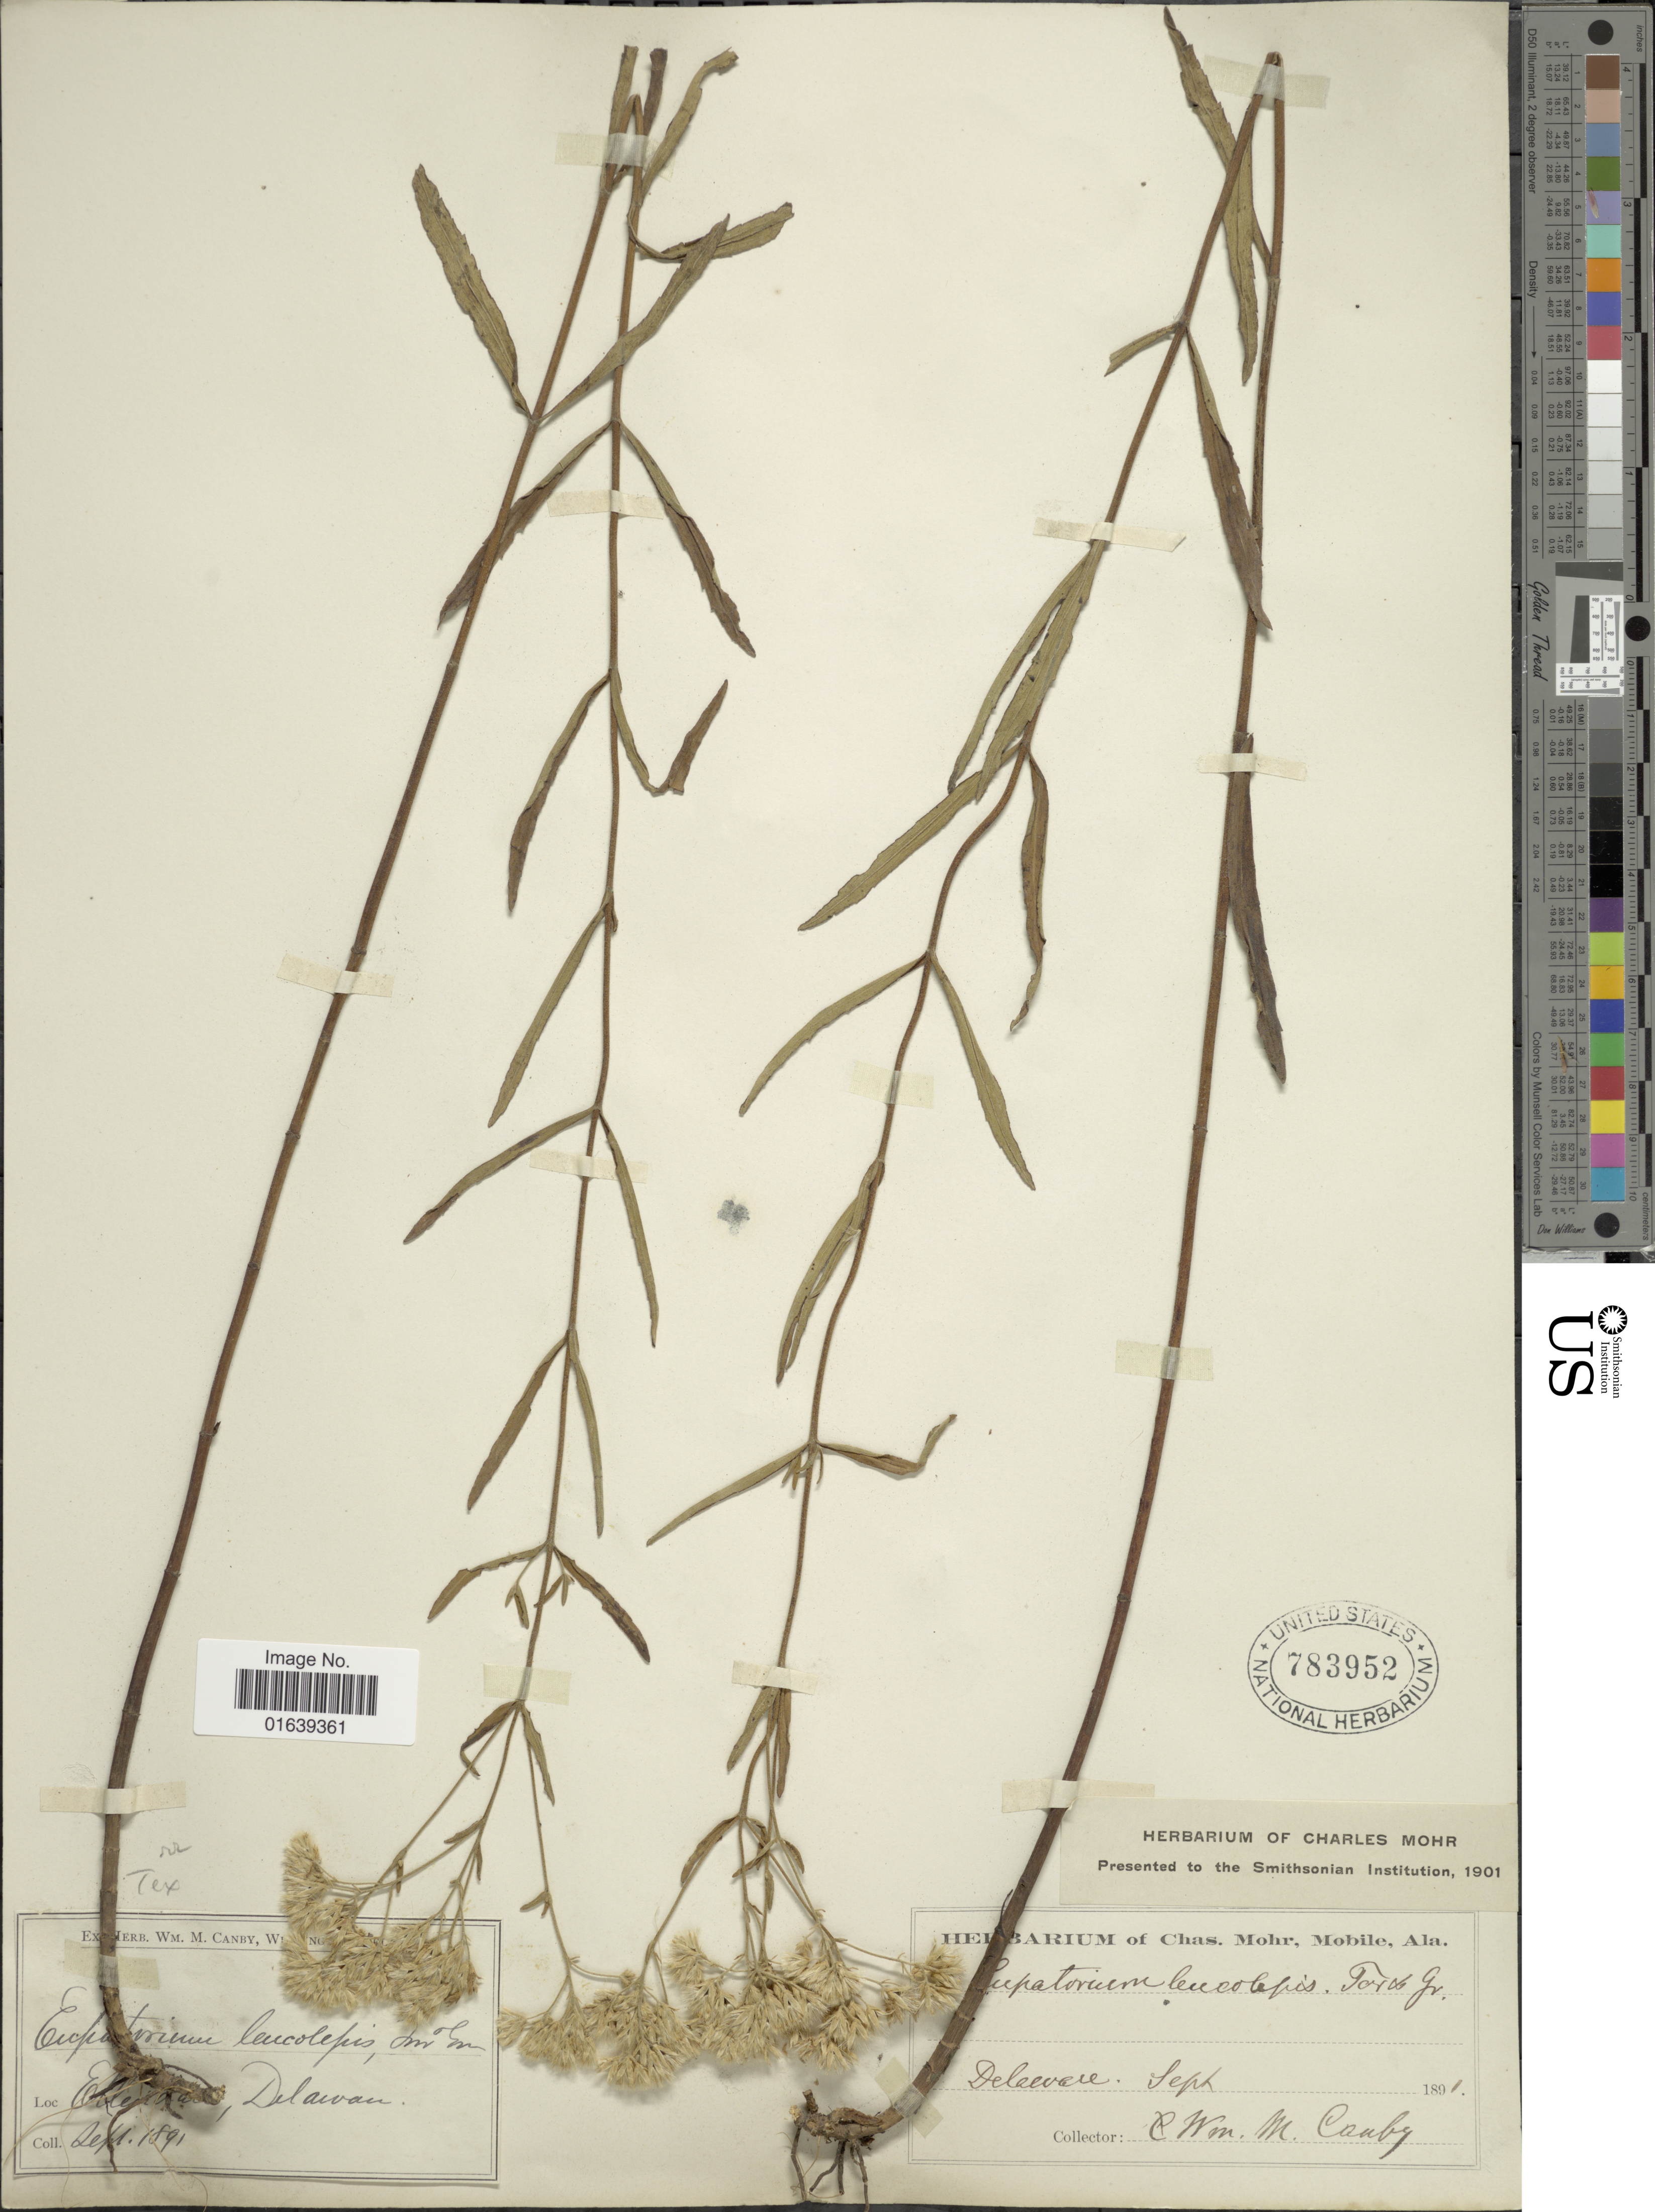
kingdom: Plantae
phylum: Tracheophyta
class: Magnoliopsida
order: Asterales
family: Asteraceae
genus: Eupatorium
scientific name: Eupatorium leucolepis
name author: (DC.) Torr. & A. Gray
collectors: W. M. Canby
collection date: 1891-09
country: United States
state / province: Delaware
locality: Delaware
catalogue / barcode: US 783952